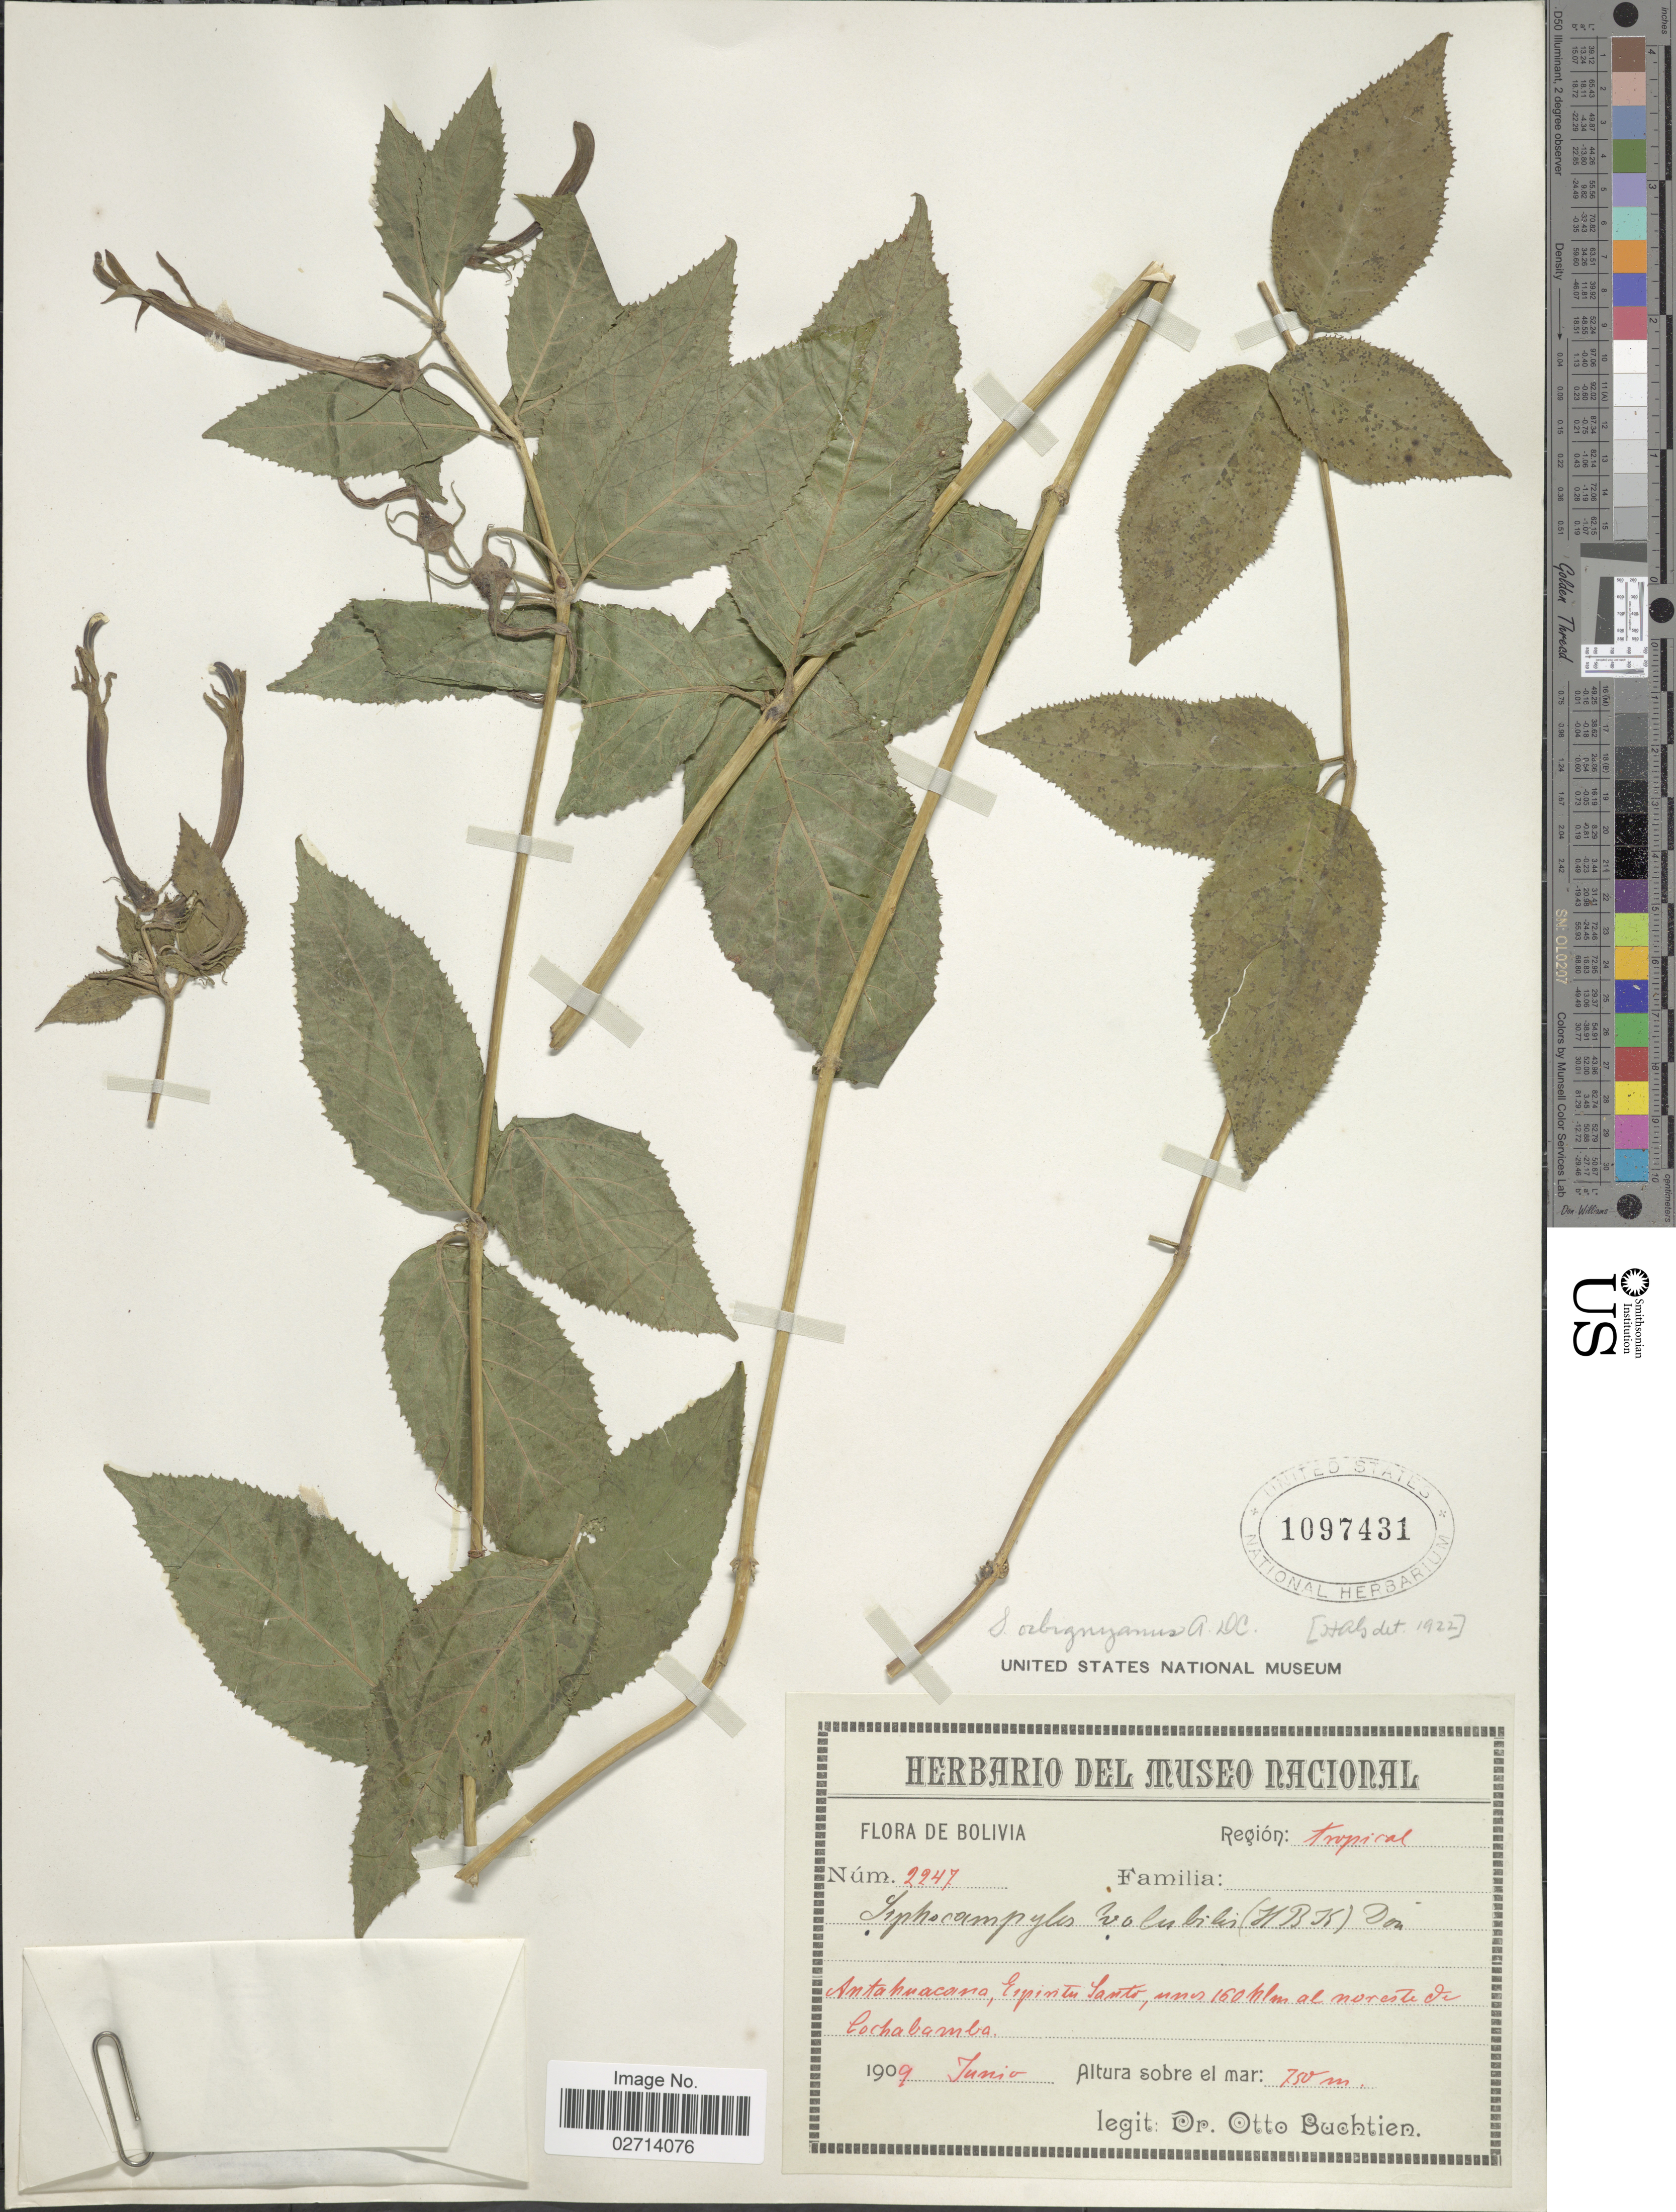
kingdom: Plantae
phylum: Tracheophyta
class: Magnoliopsida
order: Asterales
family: Campanulaceae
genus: Siphocampylus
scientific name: Siphocampylus orbignianus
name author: A. DC.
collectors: O. Buchtien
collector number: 2247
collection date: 1909-06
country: Bolivia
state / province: Cochabamba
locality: Region: tropical, Antahuacana, Espiritu Santo, unos 160 klm al noreste de Cochambamba.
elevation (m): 750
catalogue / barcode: US 1097431